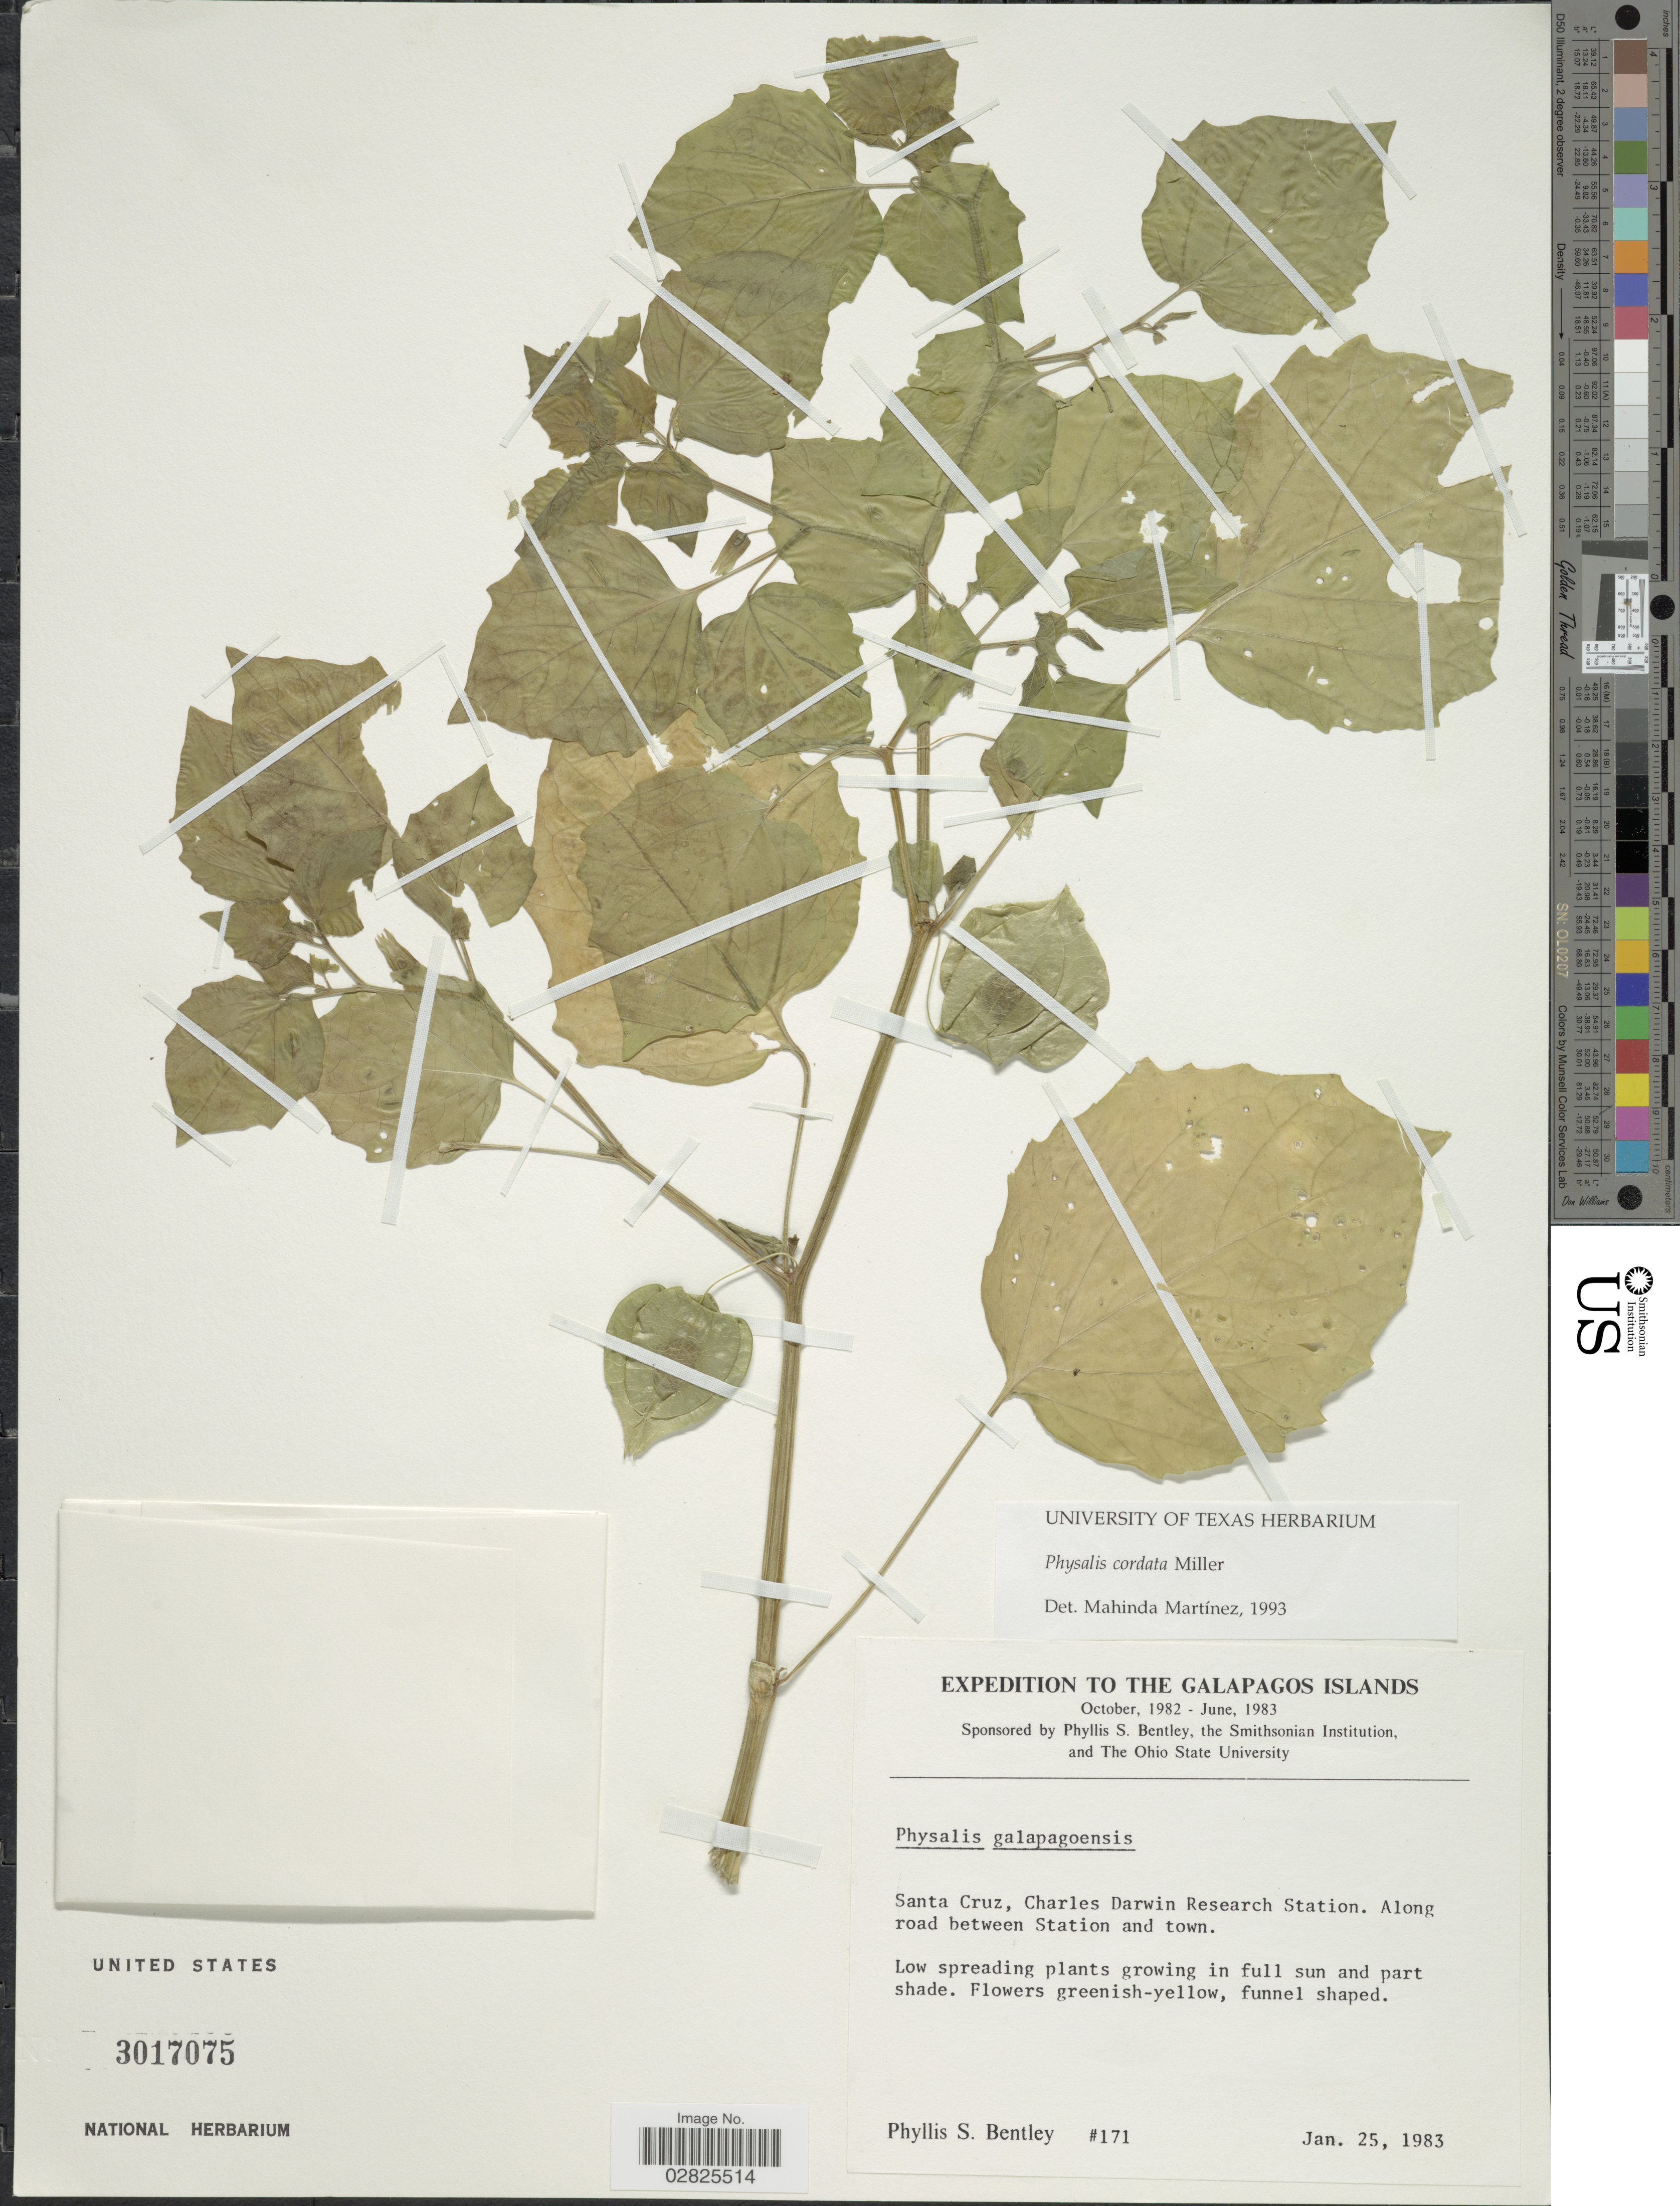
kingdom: Plantae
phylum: Tracheophyta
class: Magnoliopsida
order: Solanales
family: Solanaceae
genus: Physalis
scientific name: Physalis cordata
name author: Mill.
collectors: P. S. Bentley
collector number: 171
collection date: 1983-01-25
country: Ecuador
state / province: Colón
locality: Galapagos Islands. Santa Cruz, Charles Darwin Research Station. Along road between Station and town.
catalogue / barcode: US 3017075